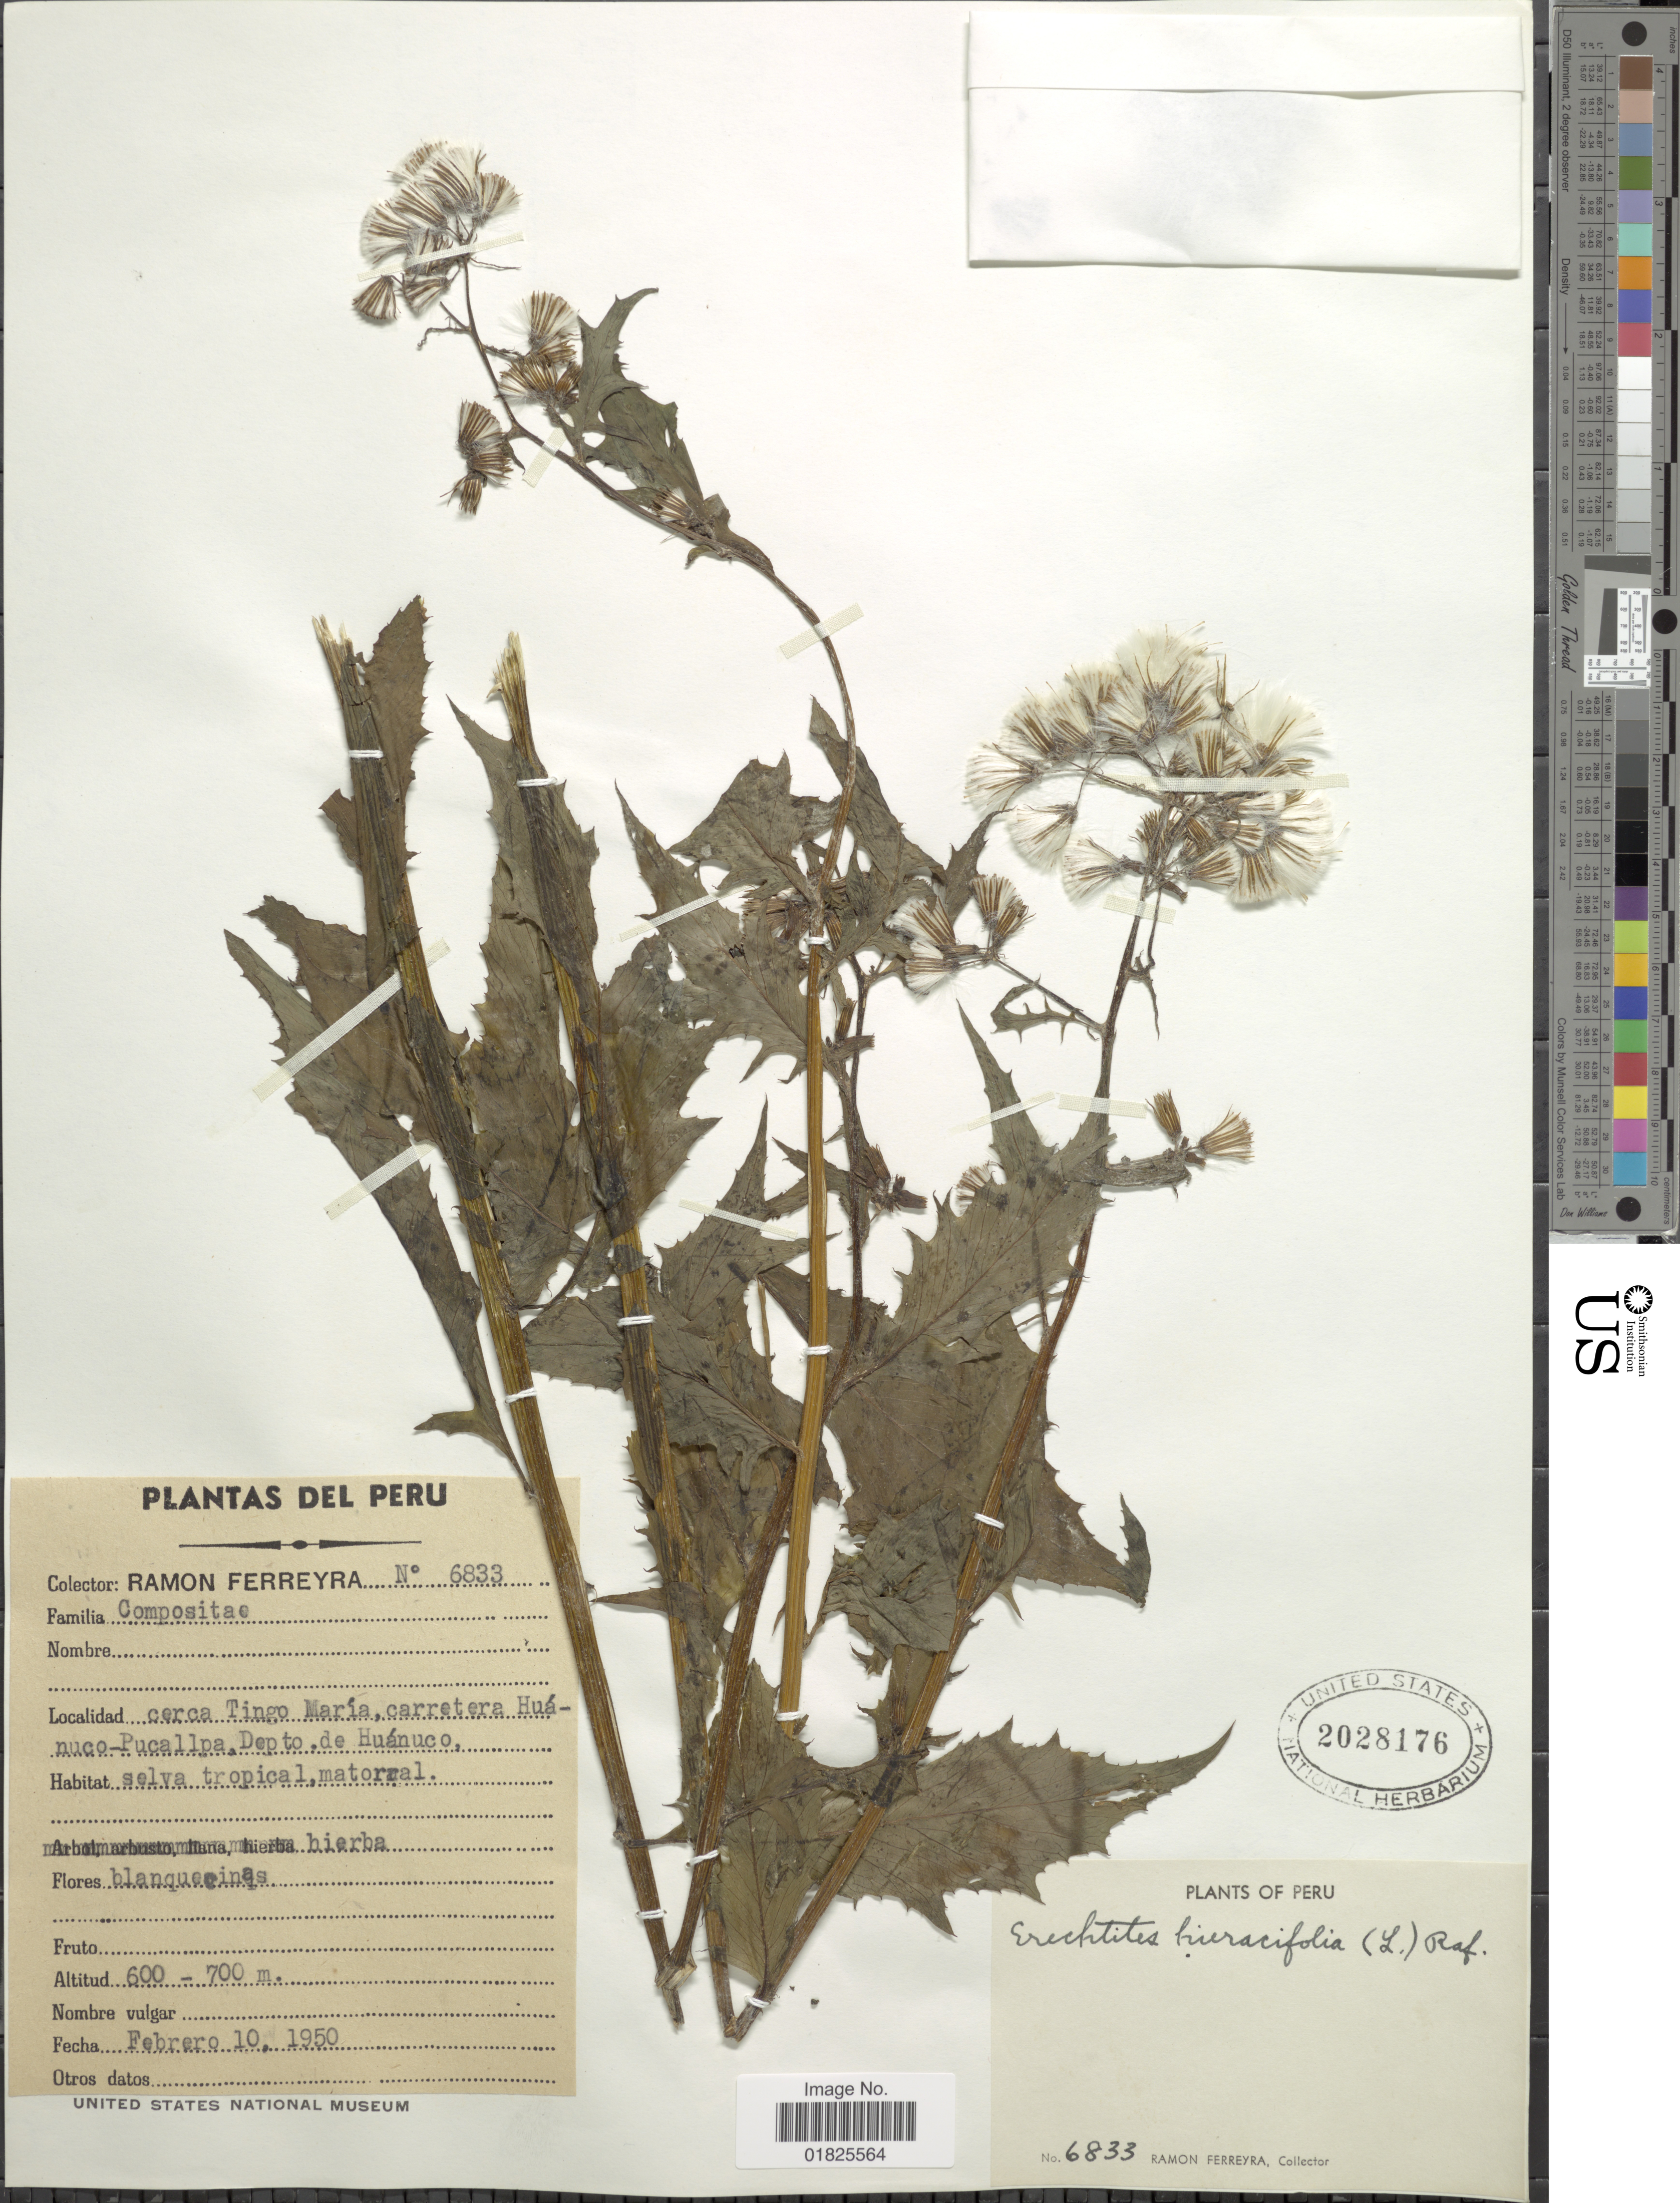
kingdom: Plantae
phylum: Tracheophyta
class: Magnoliopsida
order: Asterales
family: Asteraceae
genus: Erechtites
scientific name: Erechtites hieraciifolius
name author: (L.) Raf. ex DC.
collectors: R. A. Ferreyra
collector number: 6833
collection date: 1950-02-10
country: Peru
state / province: Huánuco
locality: Cerca Ting Maria, carretera Huanuco-Pucallpa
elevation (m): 600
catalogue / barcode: US 2028176